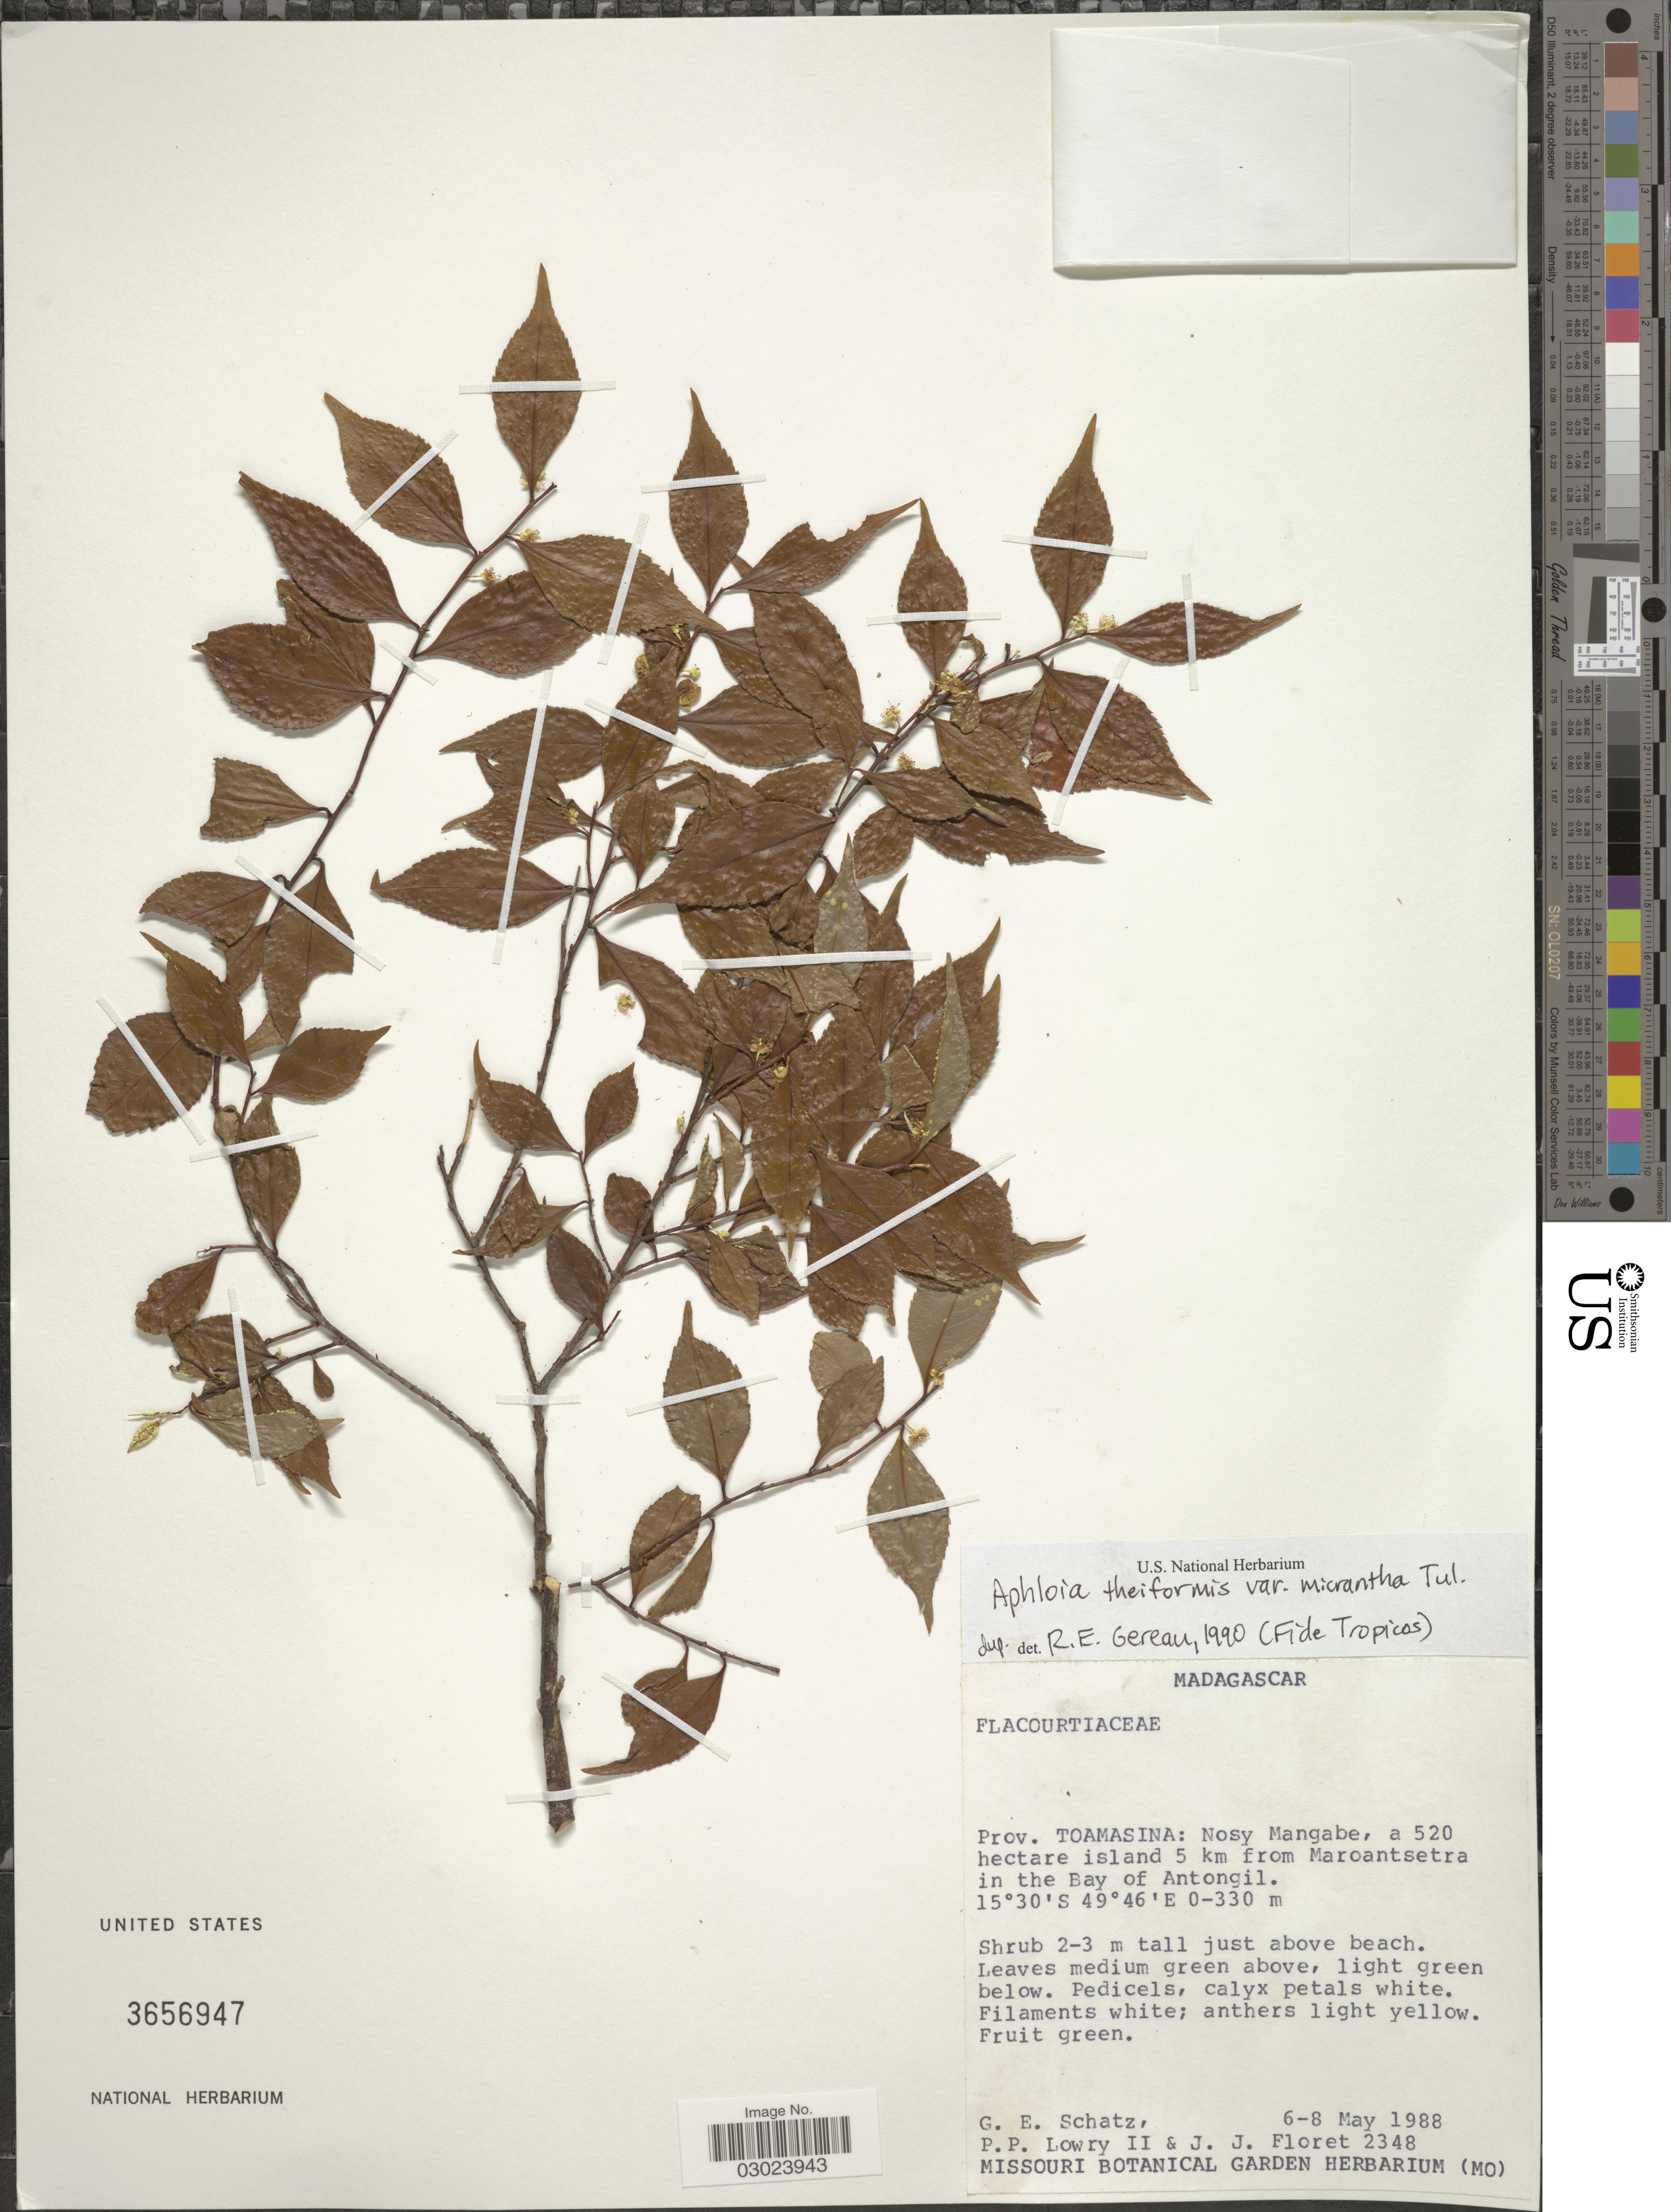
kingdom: Plantae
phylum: Tracheophyta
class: Magnoliopsida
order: Crossosomatales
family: Aphloiaceae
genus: Aphloia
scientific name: Aphloia theiformis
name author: (Vahl) Benn.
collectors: G. Schatz, P. P. Lowry & J. Floret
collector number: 2348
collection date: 1988-05-06/1988-05-08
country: Madagascar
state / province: Analanjirofo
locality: Nosy Mangabe, a 520 hectare island 5 km from Maroantsetra in the Bay of Antongil.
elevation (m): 0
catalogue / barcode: US 3656947